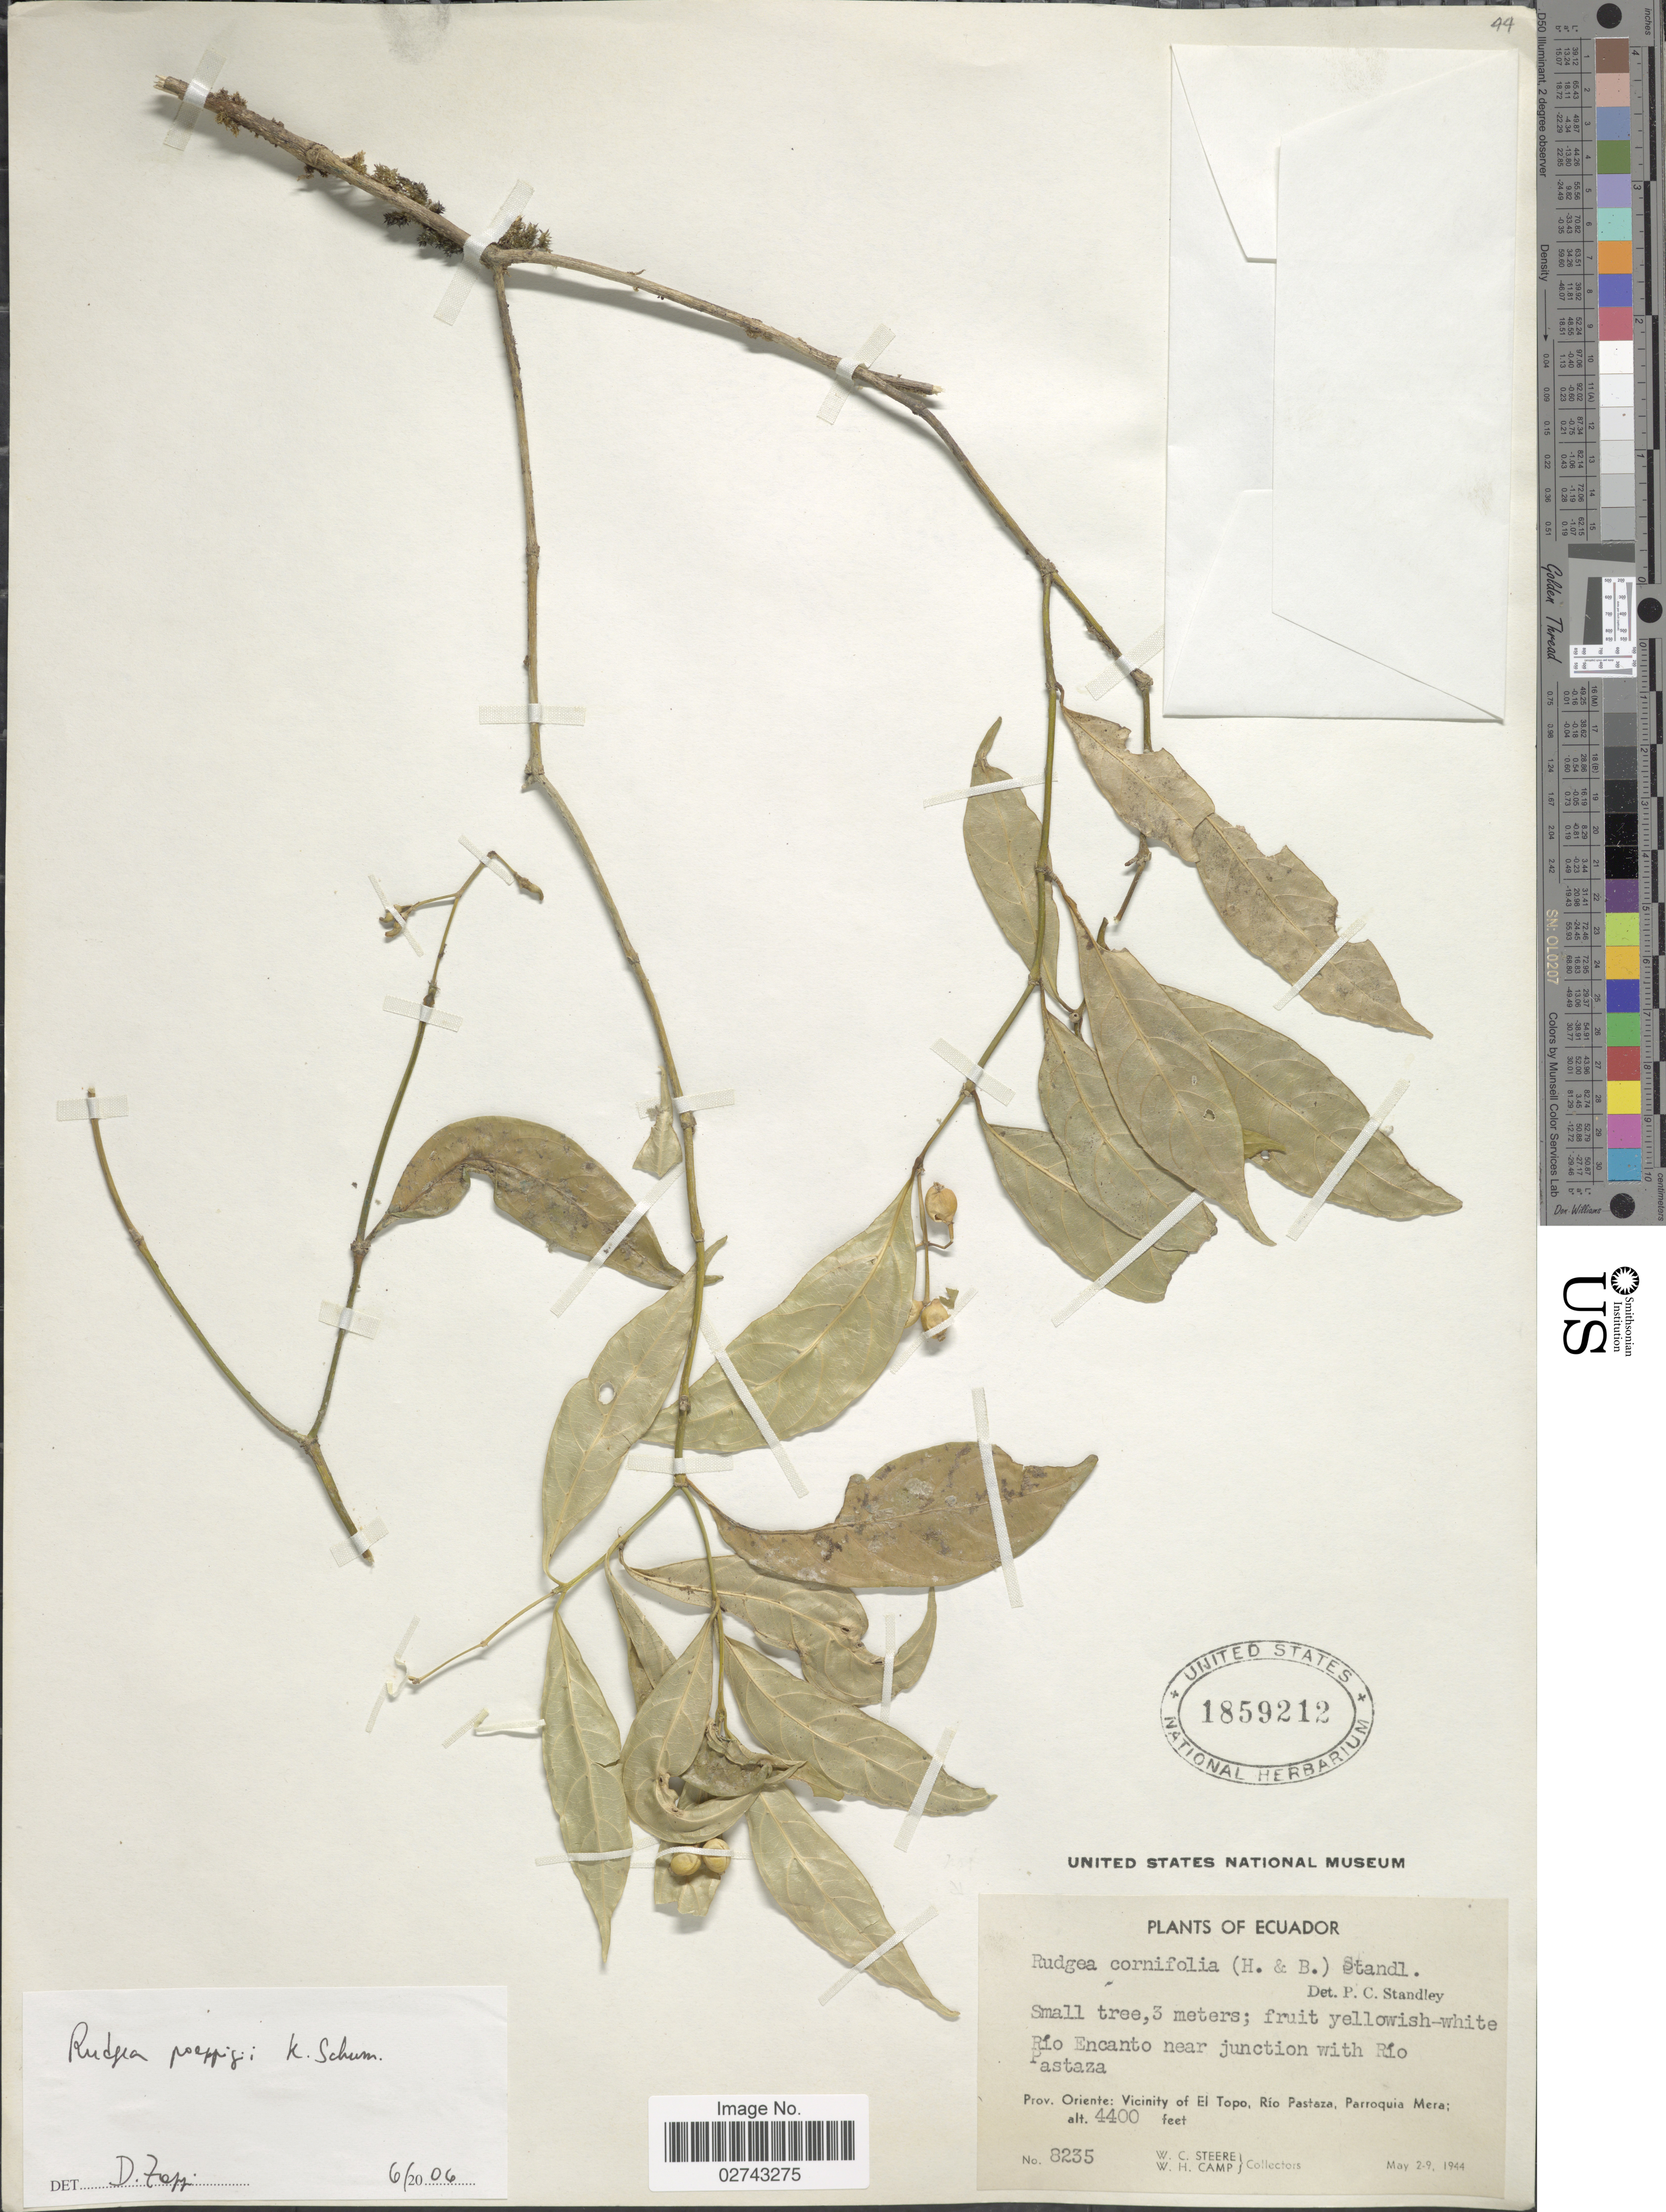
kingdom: Plantae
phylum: Tracheophyta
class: Magnoliopsida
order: Gentianales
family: Rubiaceae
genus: Rudgea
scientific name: Rudgea poeppigii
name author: Schum.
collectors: W. C. Steere & W. H. Camp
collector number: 8235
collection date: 1944-05-02/1944-05-09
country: Cuba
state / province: Oriente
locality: Rio Encanto near junction with Rio Pastaza, Vicinity of El Topo, Rio Pastaza, Parroquia Mera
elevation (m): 4400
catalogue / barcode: US 1859212